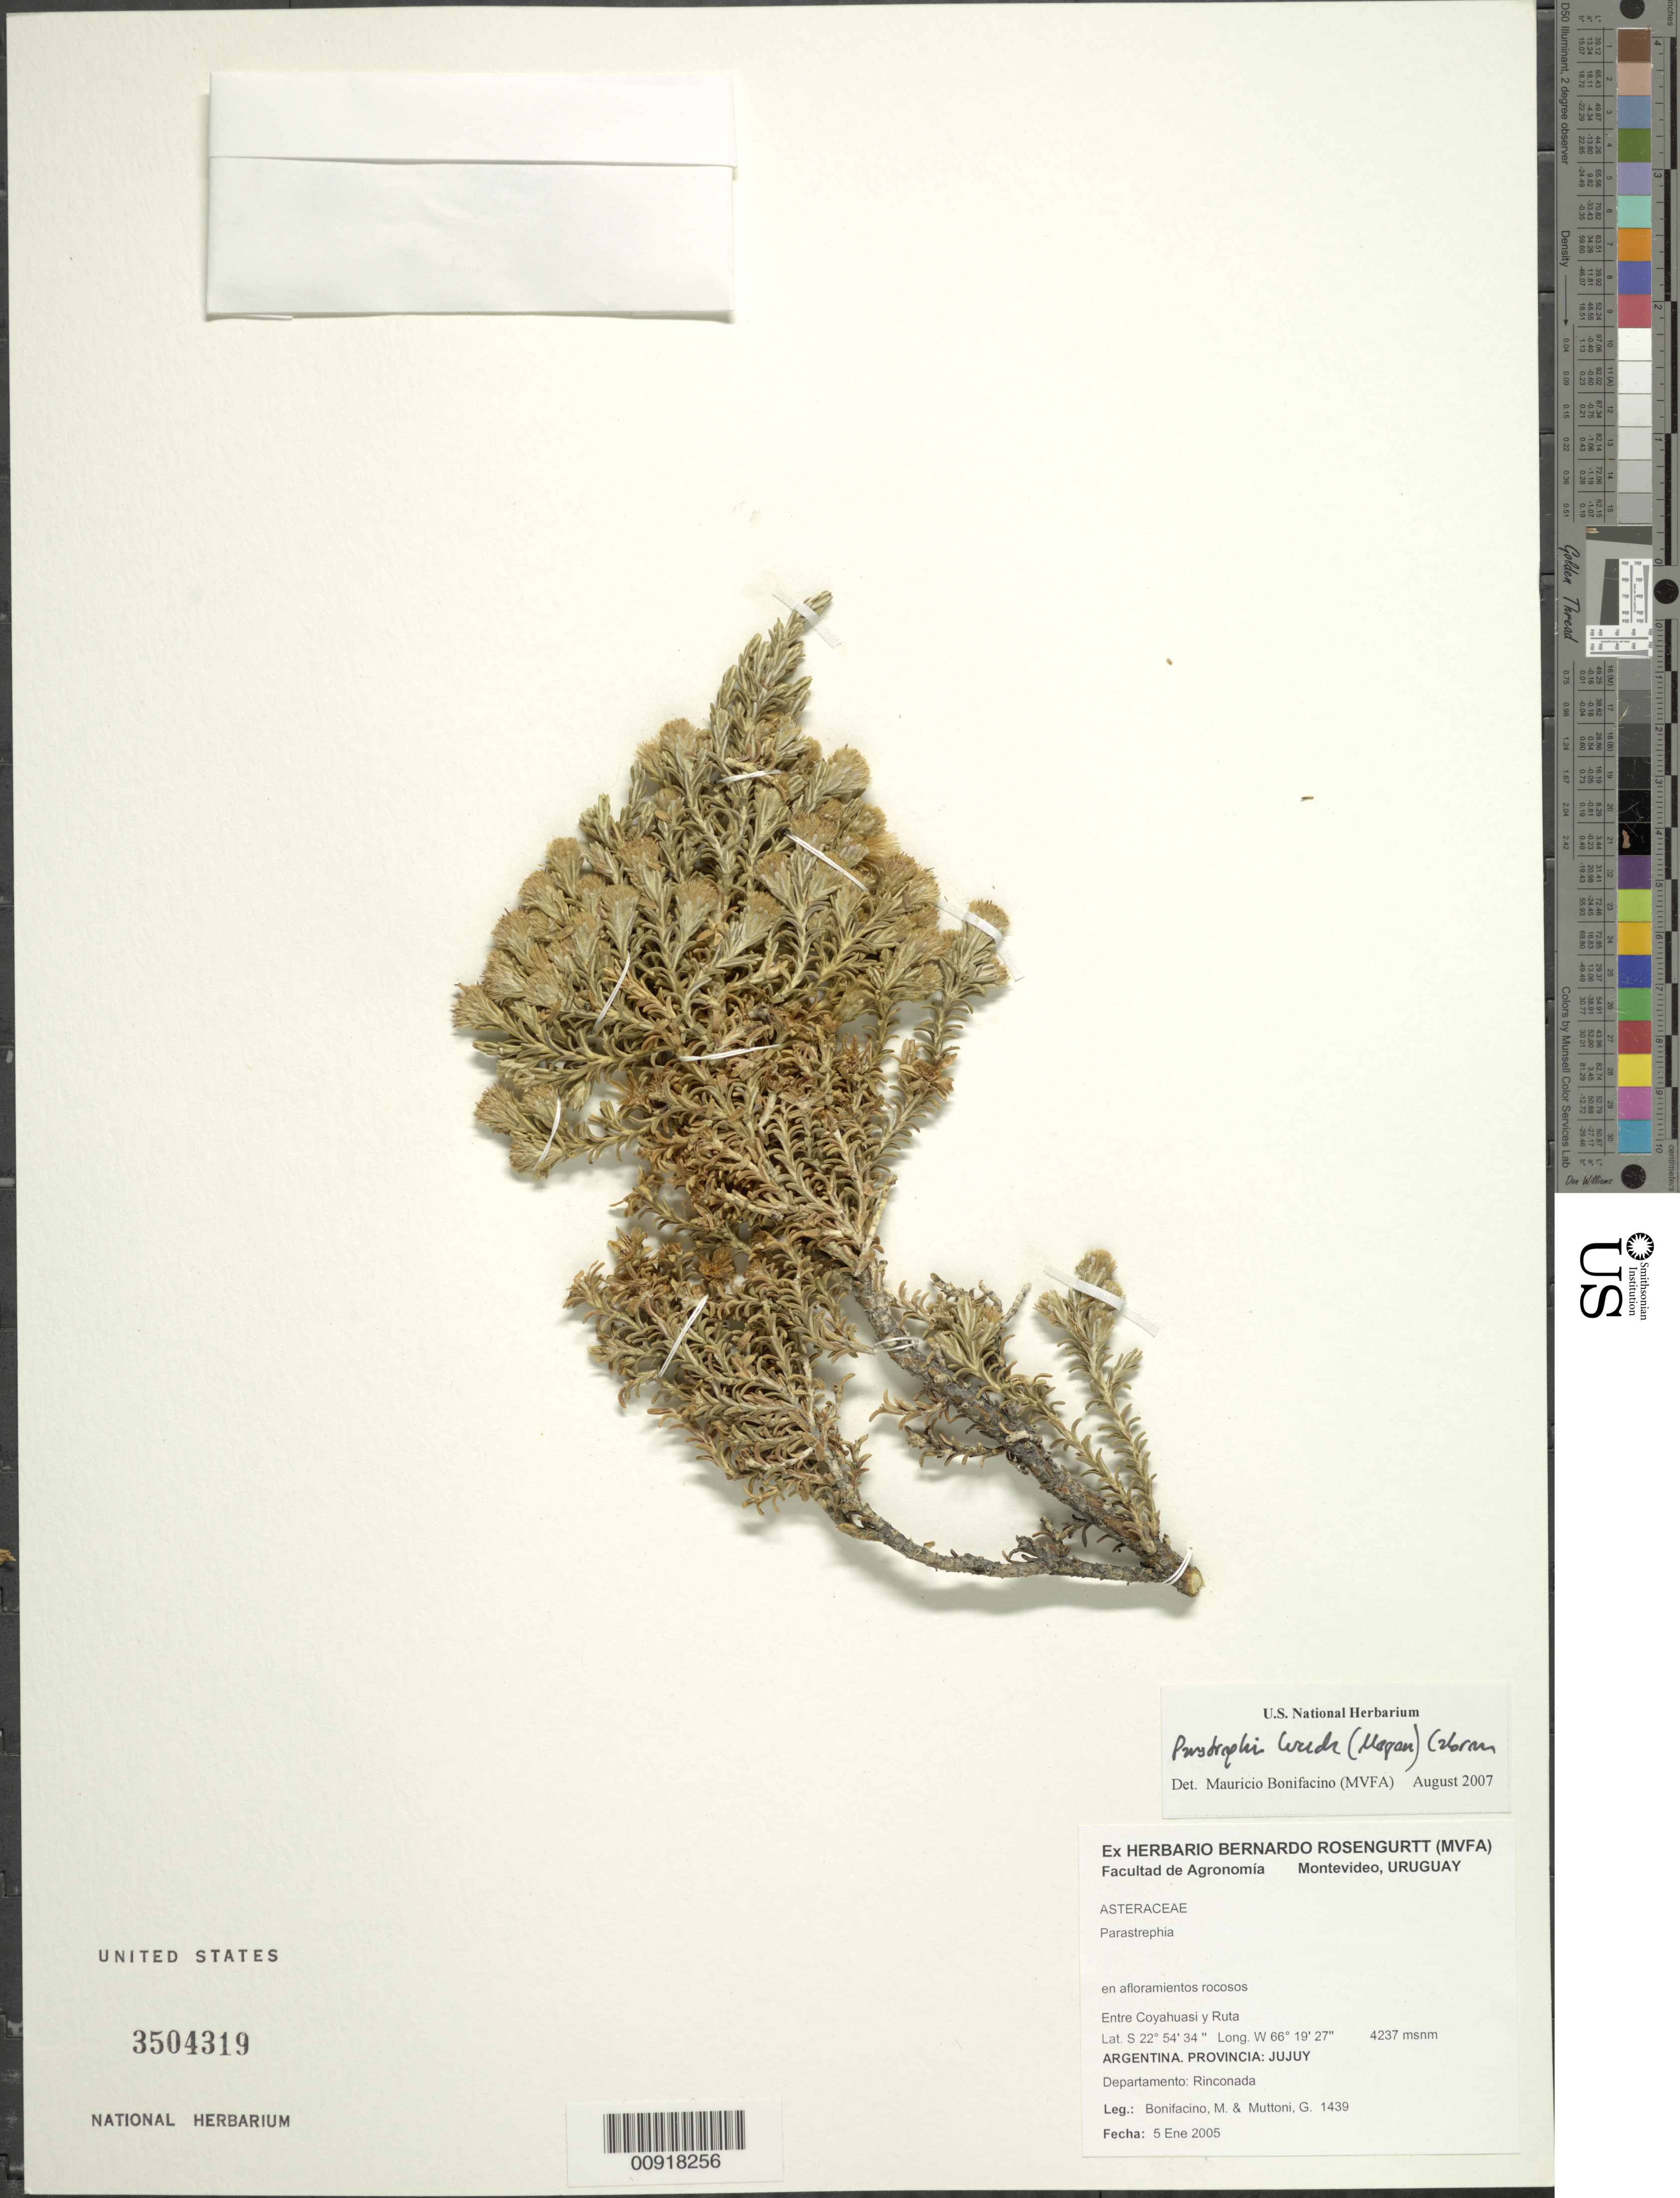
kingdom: Plantae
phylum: Tracheophyta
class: Magnoliopsida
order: Asterales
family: Asteraceae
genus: Parastrephia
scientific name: Parastrephia lucida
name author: (Meyen) Cabrera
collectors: M. Bonifacino & G. Muttoni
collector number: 1439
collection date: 2005-01-05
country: Argentina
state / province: Jujuy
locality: Dpto. Rinconada, entre Coyahuasi y Ruta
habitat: Afloramientos rocosos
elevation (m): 4237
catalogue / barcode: US 3504319